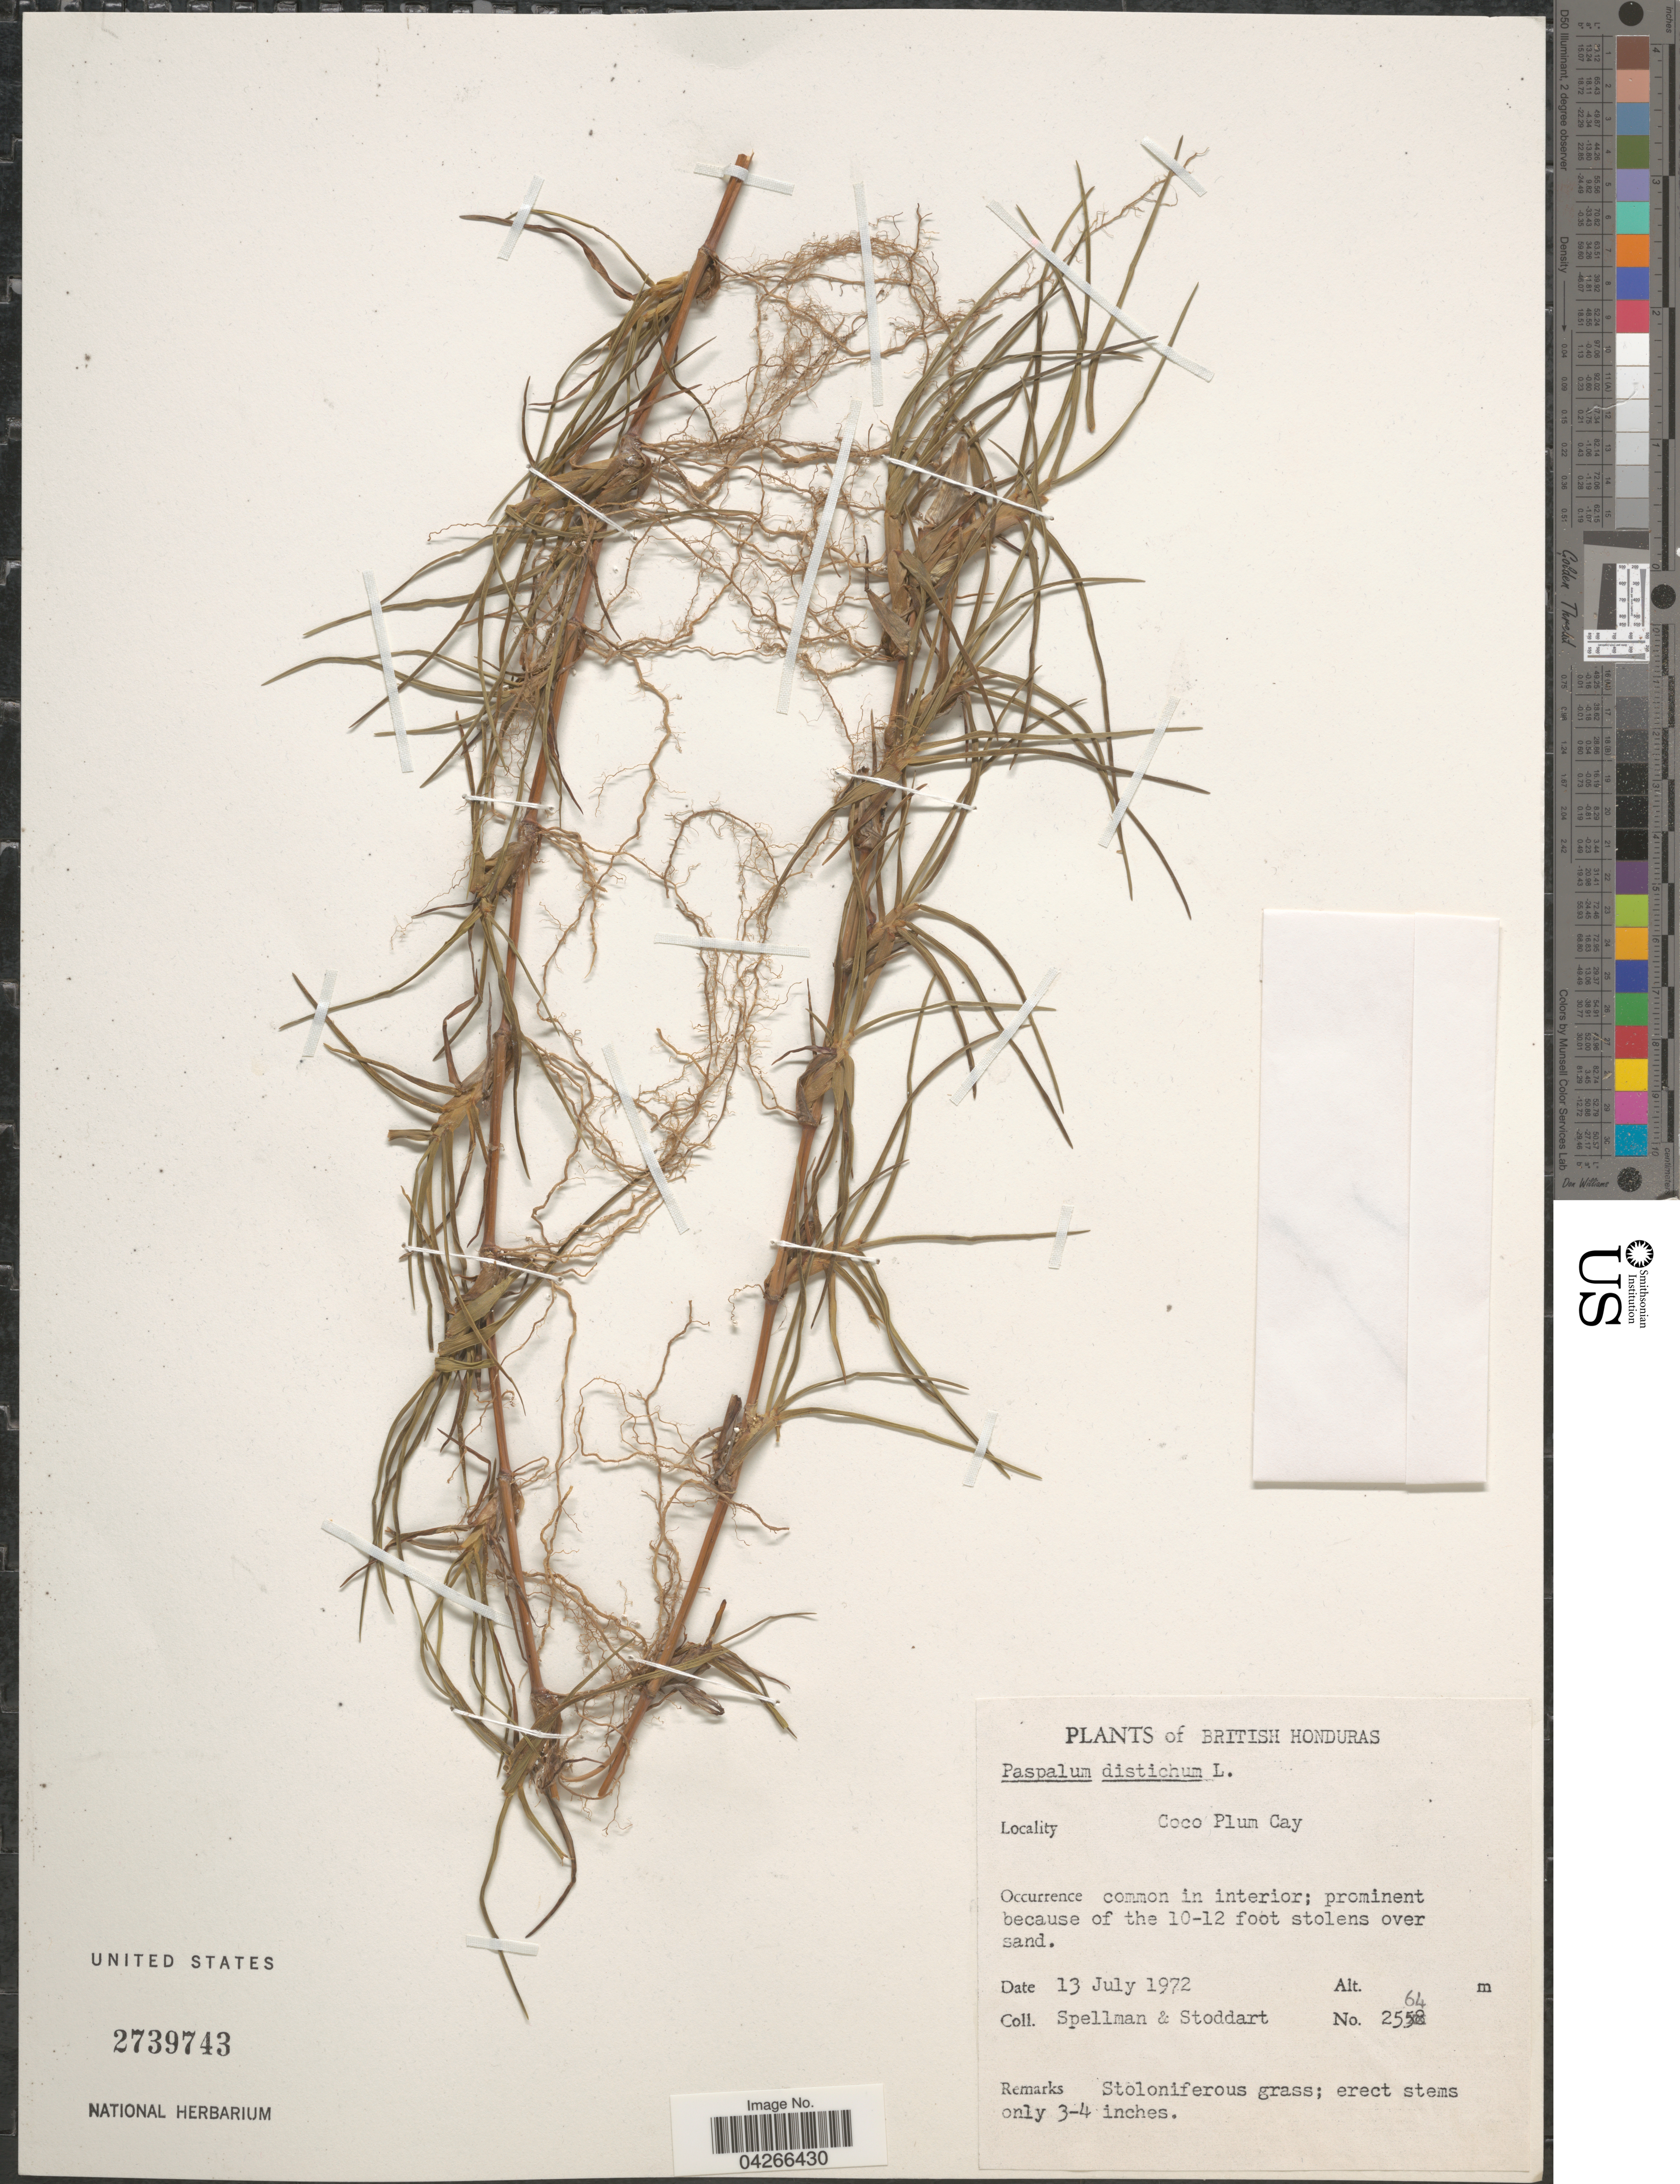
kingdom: Plantae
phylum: Tracheophyta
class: Liliopsida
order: Poales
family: Poaceae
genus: Paspalum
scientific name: Paspalum distichum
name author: L.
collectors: Spellman, -- & -. Stoddart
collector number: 2564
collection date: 1972-07-13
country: Belize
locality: British Honduras. Coco Plum Cay. Common in interior; prominent because of the 10-12 foot stolens over sand.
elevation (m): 64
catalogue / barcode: US 2739743